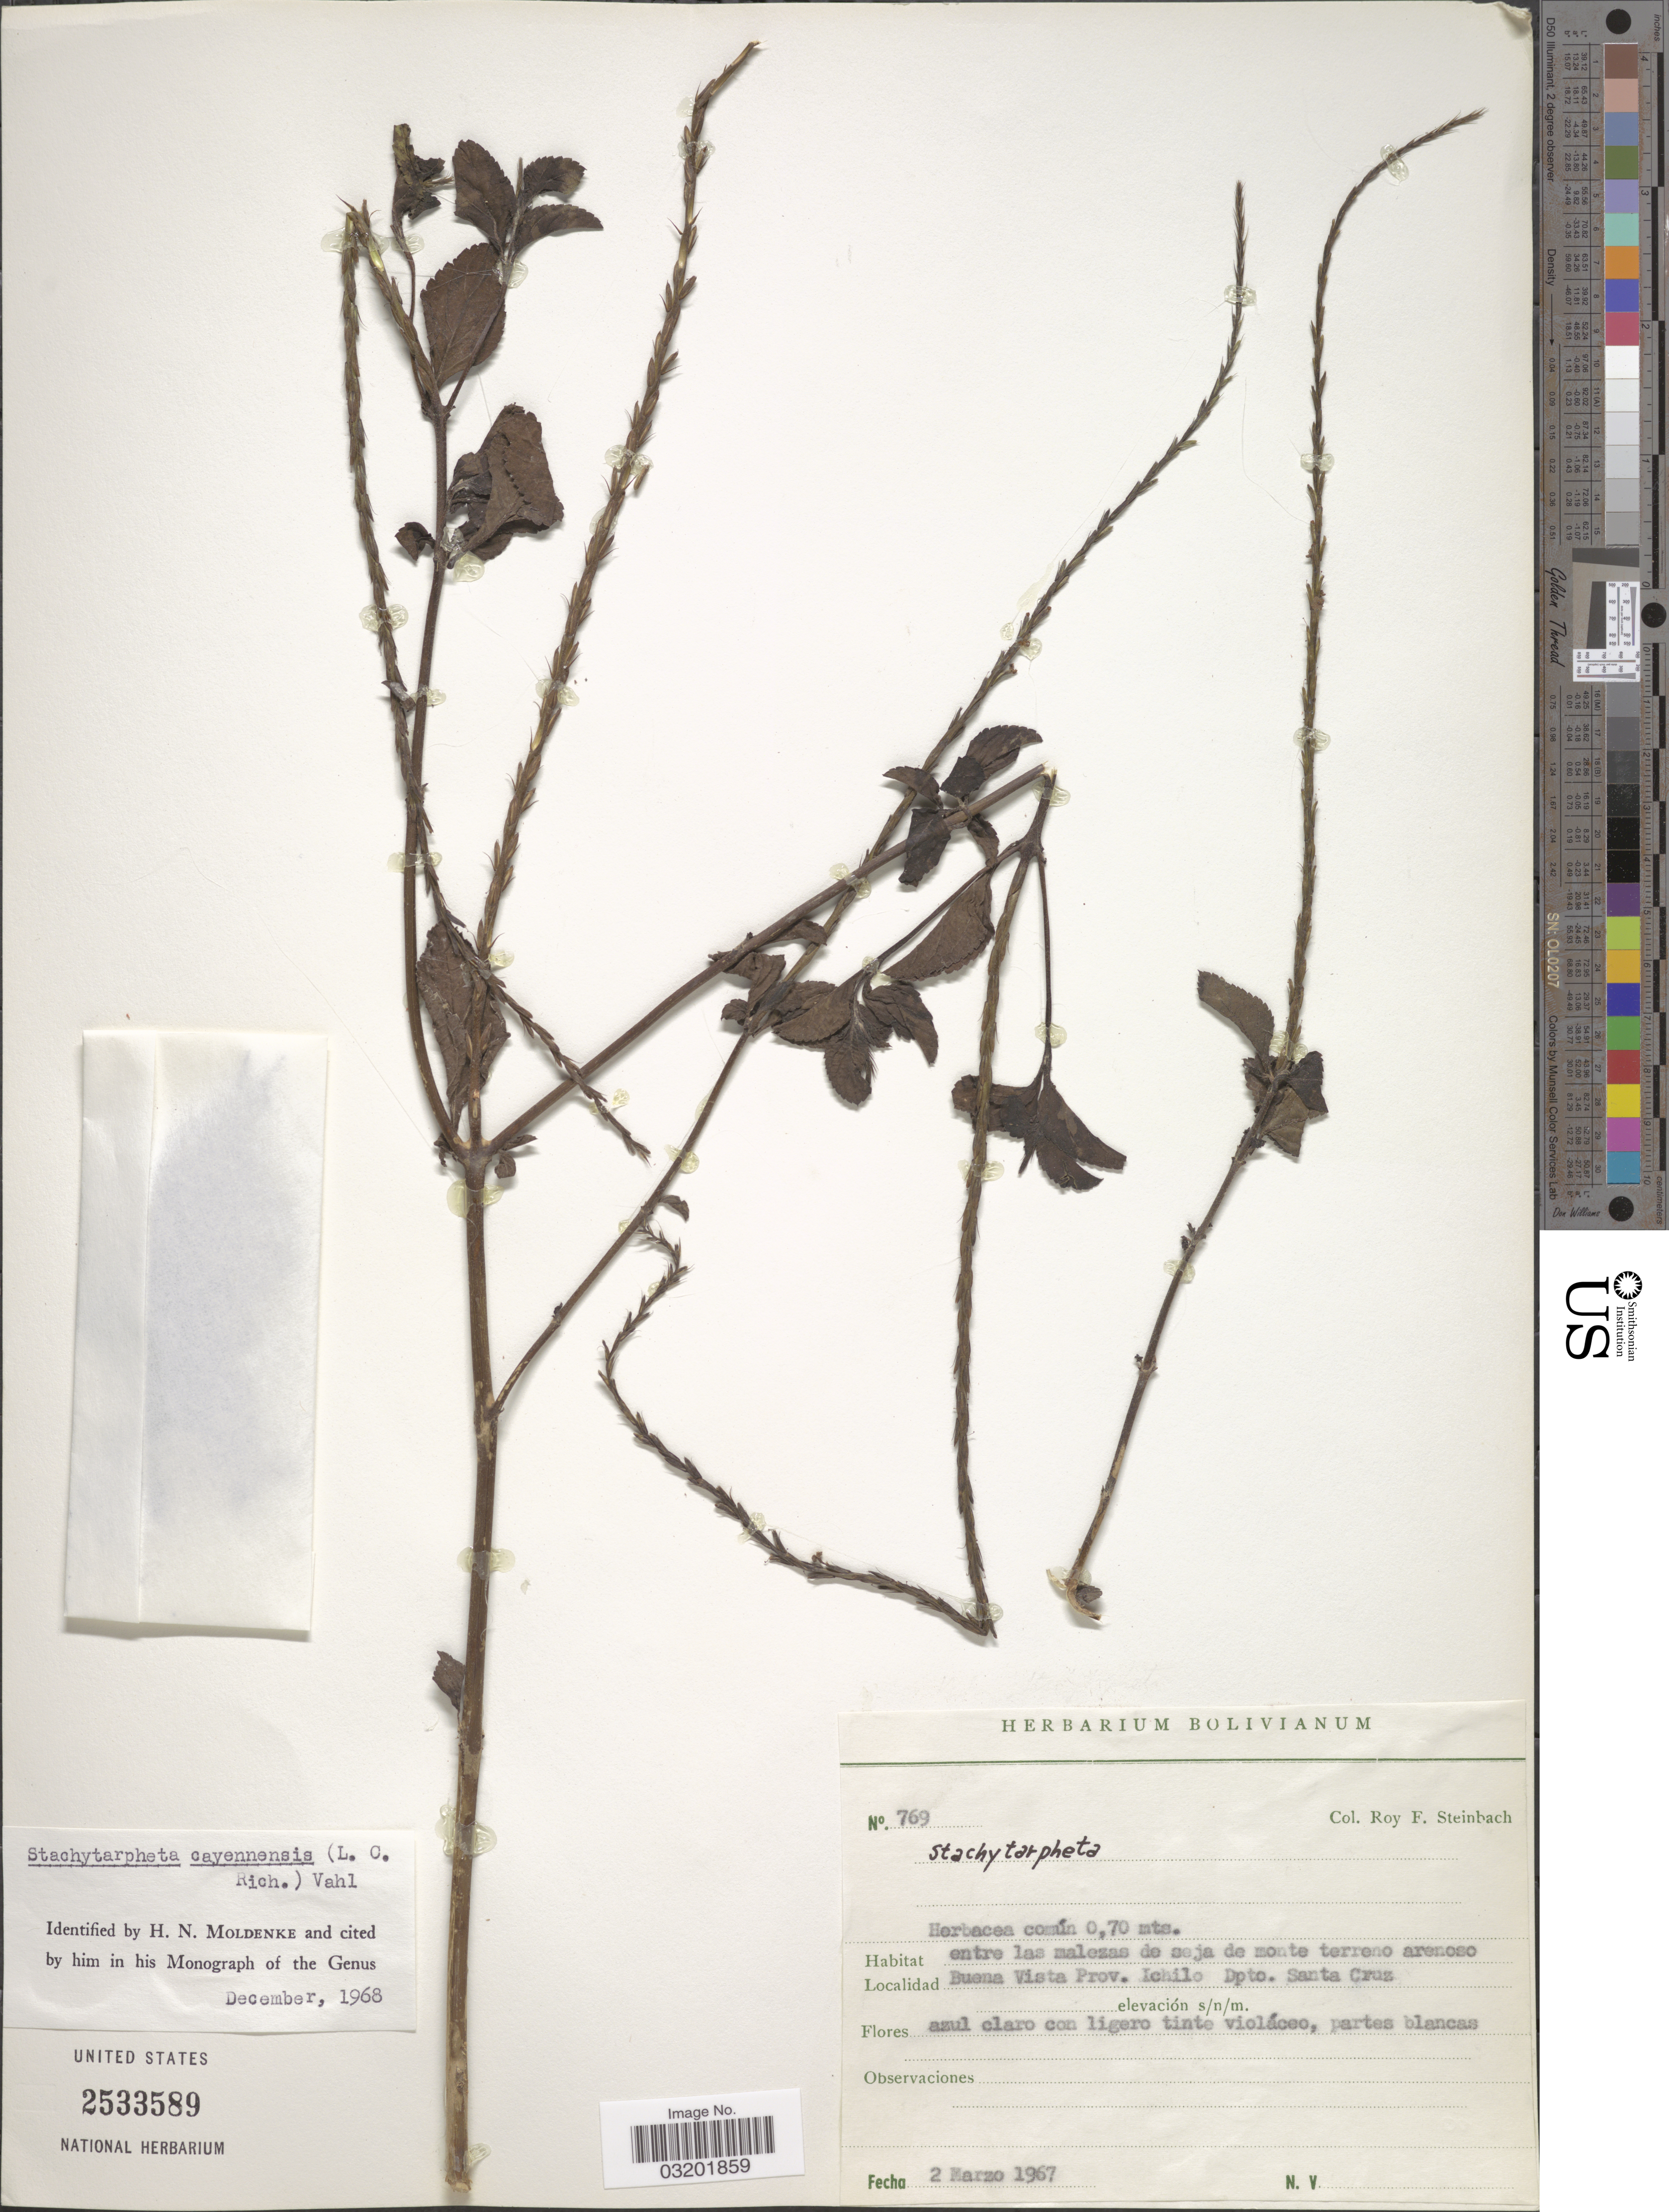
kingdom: Plantae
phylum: Tracheophyta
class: Magnoliopsida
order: Lamiales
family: Verbenaceae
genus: Stachytarpheta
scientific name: Stachytarpheta cayennensis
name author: (Rich.) Vahl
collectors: R. F. Steinbach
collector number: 769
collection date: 1967-03-02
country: Bolivia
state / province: Santa Cruz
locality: Buena Vista Prov. Ichilo. Dpto. Santa Cruz.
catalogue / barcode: US 2533589